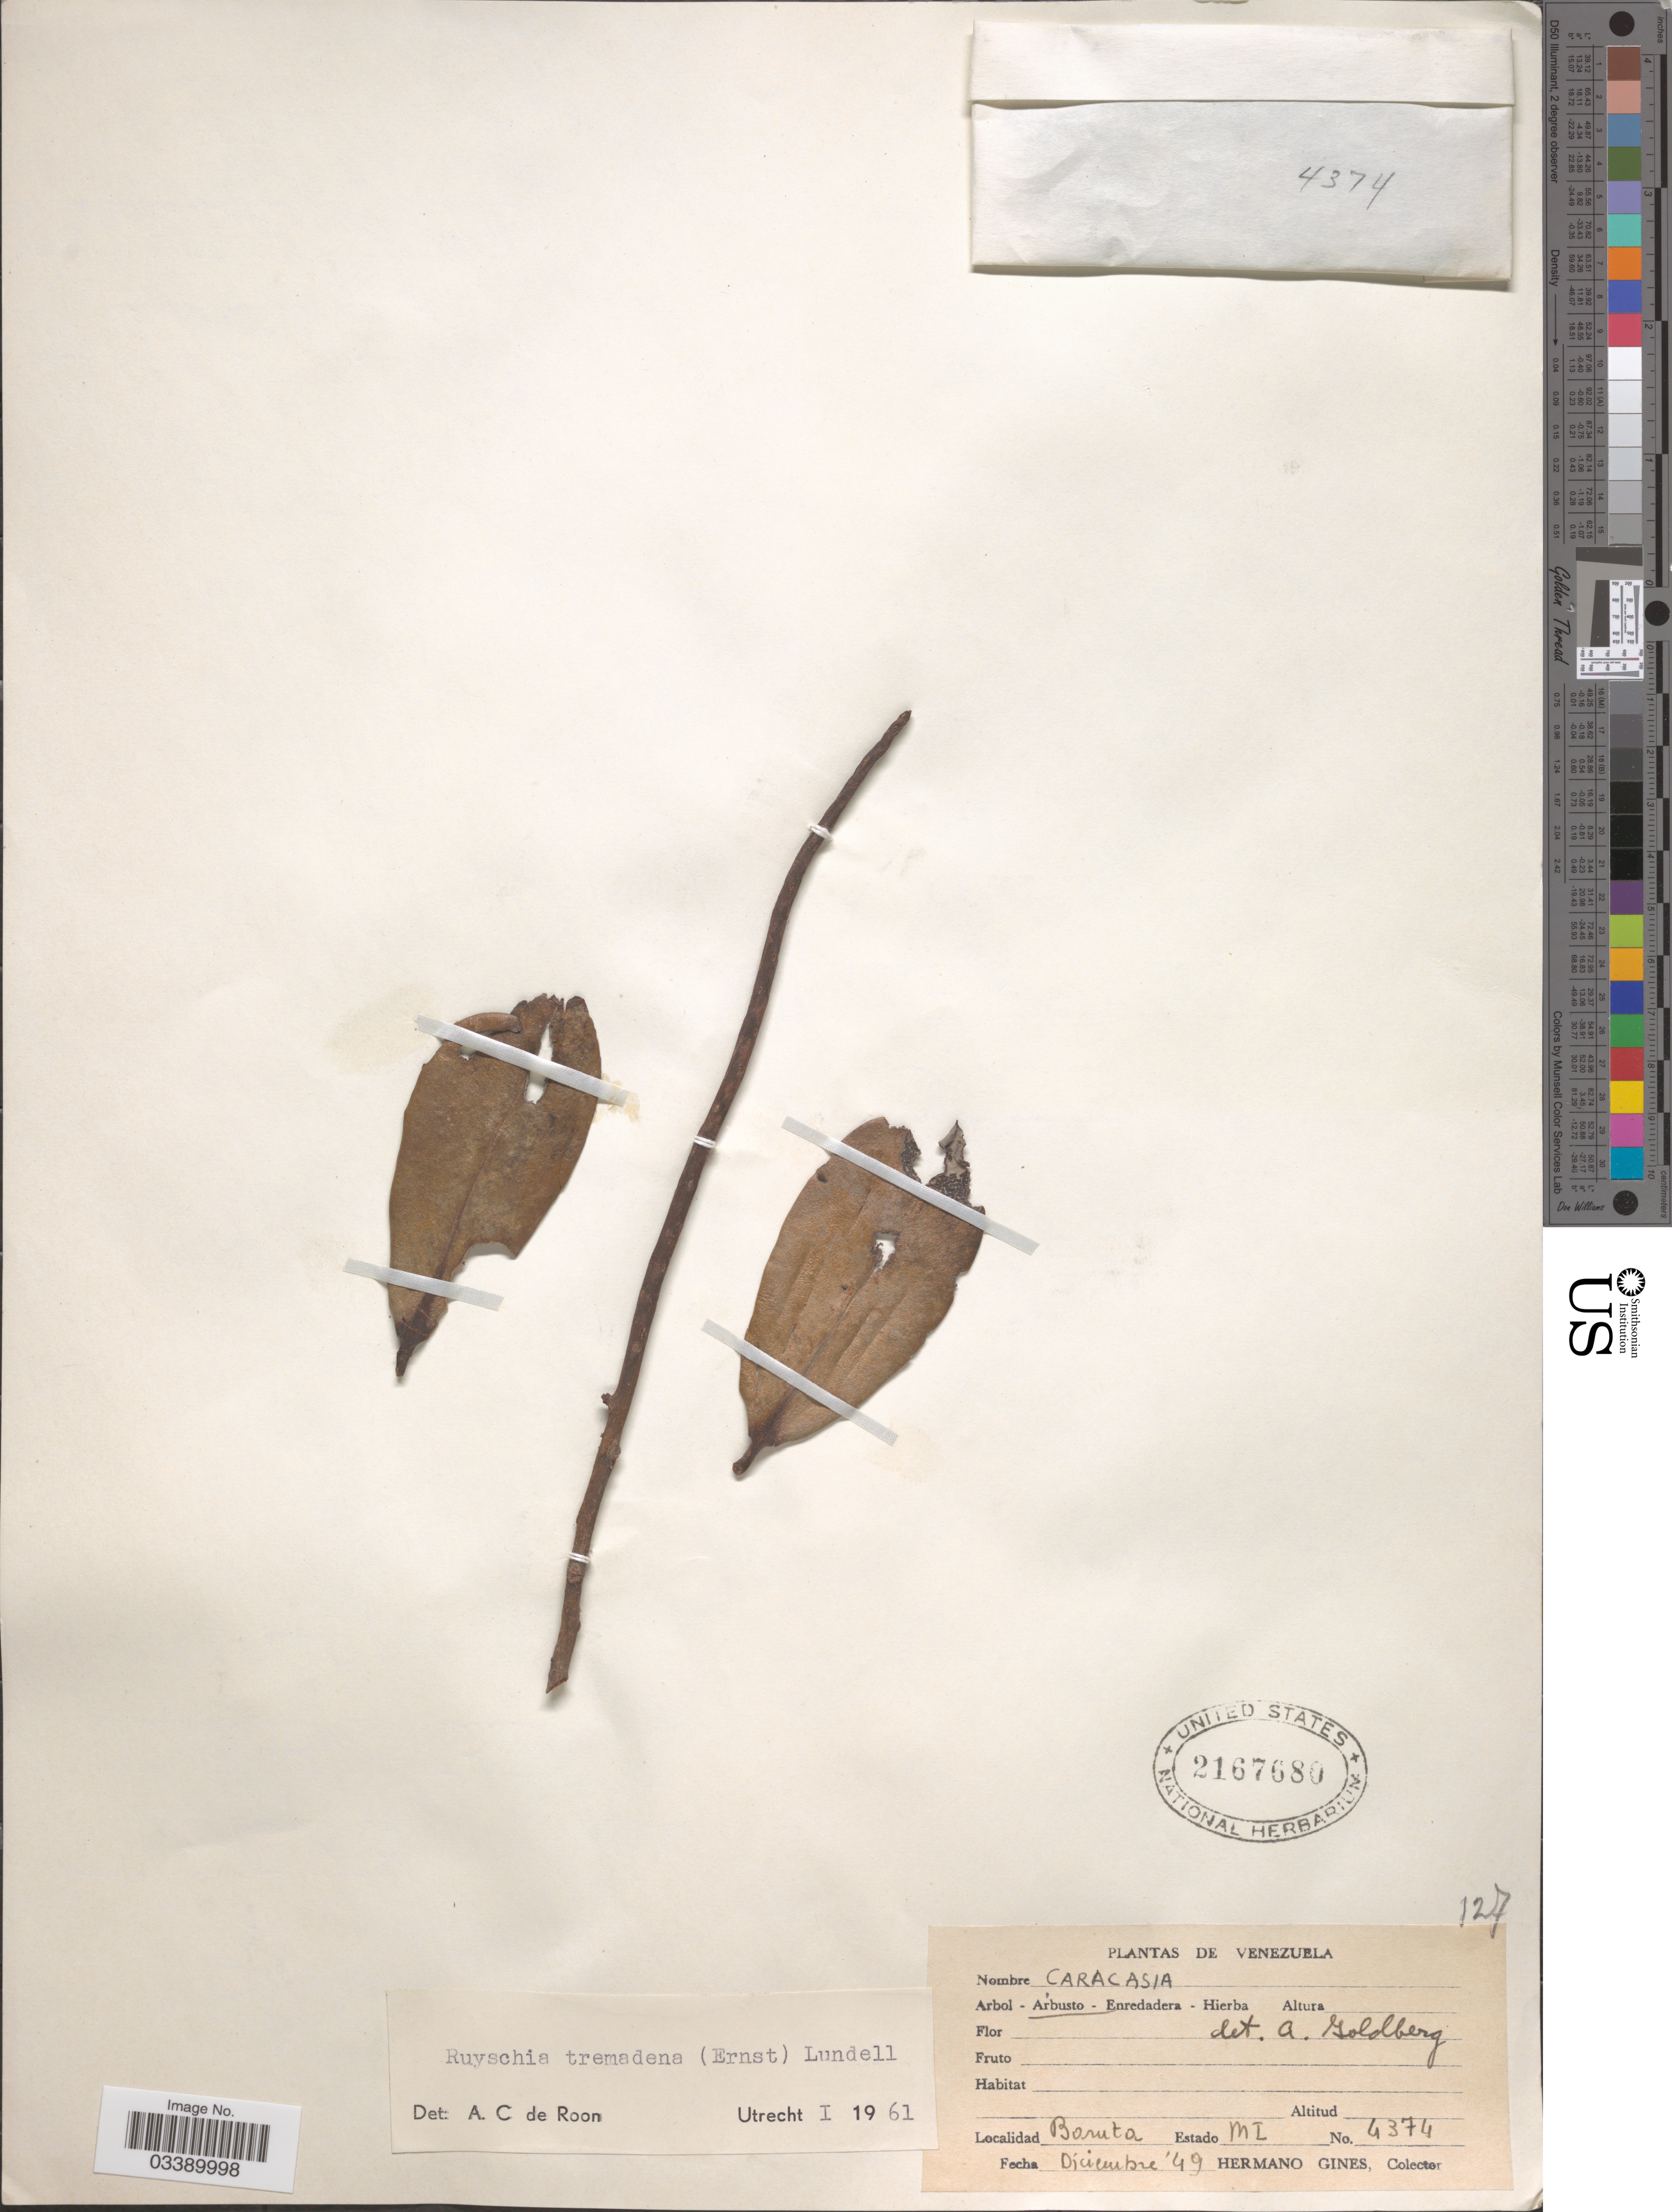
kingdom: Plantae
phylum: Tracheophyta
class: Magnoliopsida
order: Ericales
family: Marcgraviaceae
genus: Ruyschia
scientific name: Ruyschia tremadena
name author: (Ernst) Lundell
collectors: Bro. Gines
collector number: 4374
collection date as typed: Transcribed d/m/y: /12/49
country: Venezuela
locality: Boruta. Estado MI.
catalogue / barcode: US 2167680